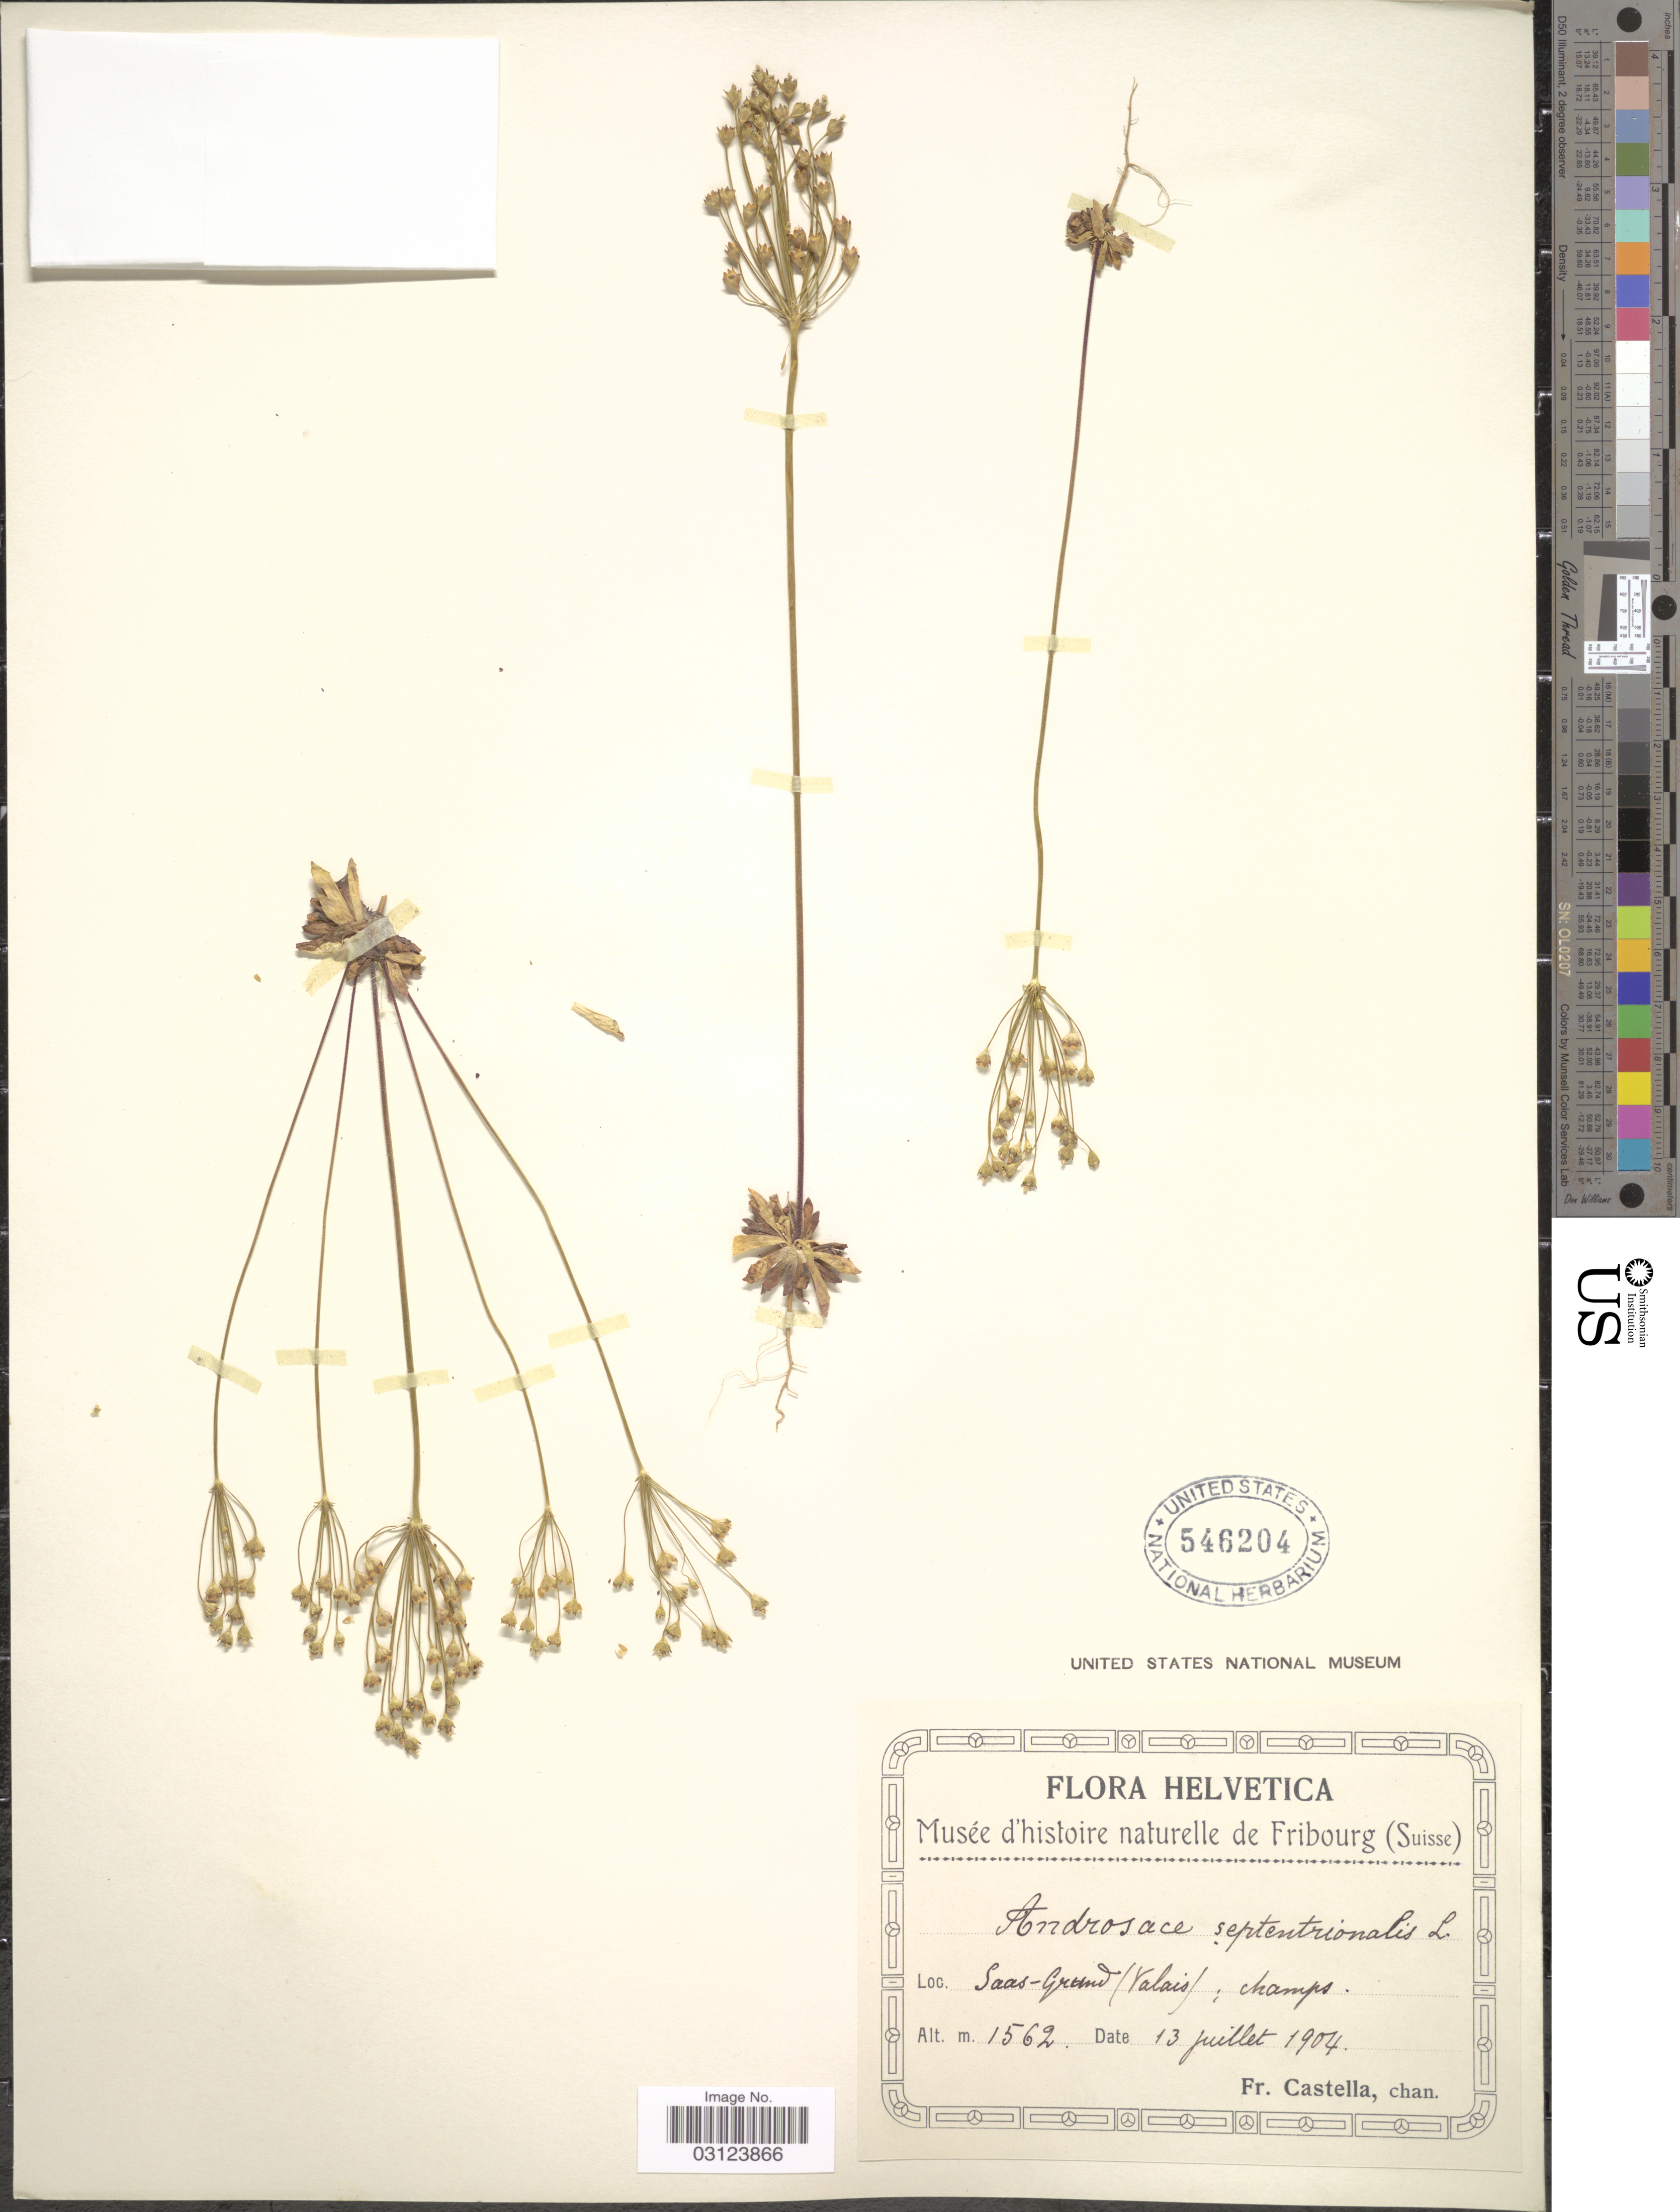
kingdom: Plantae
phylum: Tracheophyta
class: Magnoliopsida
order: Ericales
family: Primulaceae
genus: Androsace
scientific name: Androsace septentrionalis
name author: L.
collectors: Fr. Castella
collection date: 1904-07-13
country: Switzerland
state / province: Valais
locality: Helvetica, Saas-Grand.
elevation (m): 1562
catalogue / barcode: US 546204